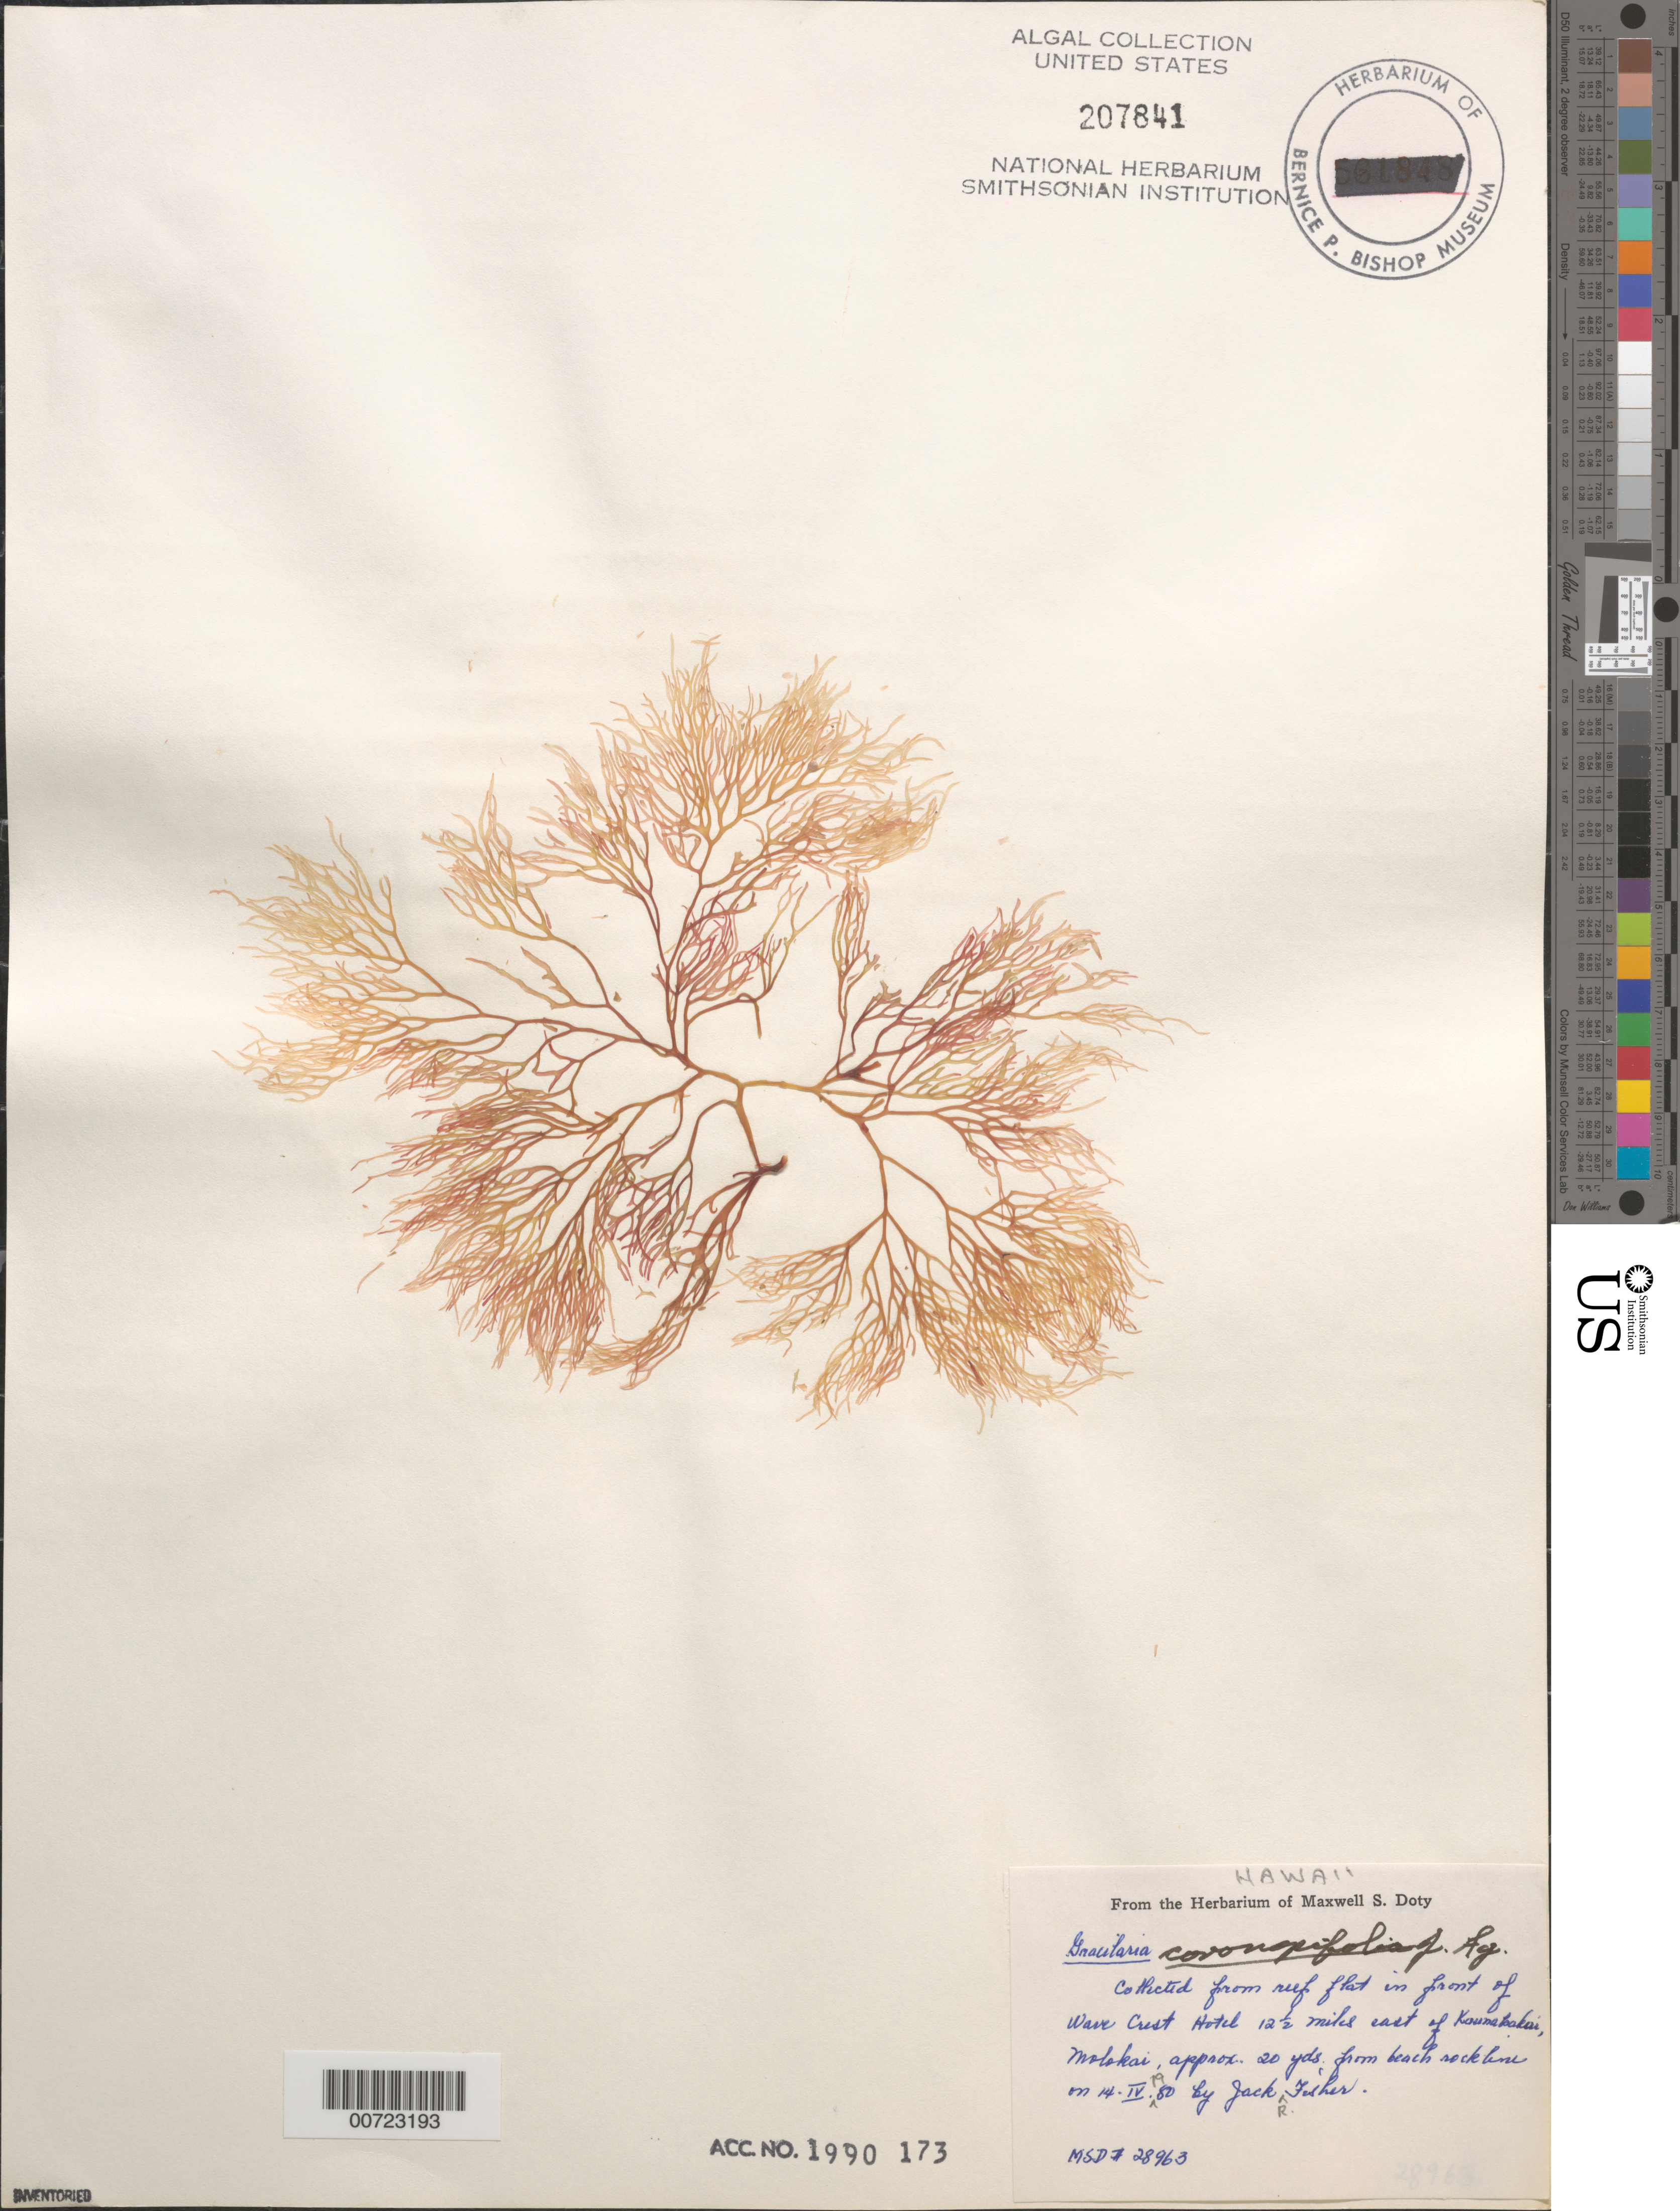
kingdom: Plantae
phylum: Rhodophyta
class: Florideophyceae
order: Gracilariales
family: Gracilariaceae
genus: Gracilaria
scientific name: Gracilaria coronopifolia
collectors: J. Fisher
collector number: MSD 28963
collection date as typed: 14 Apr 1980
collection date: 1980-04-14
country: United States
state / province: Hawaii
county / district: Maui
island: Moloka'i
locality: Reef flat in front of Wave Crest Hotel 12.5 miles east of Kaunakakai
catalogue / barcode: US 207841